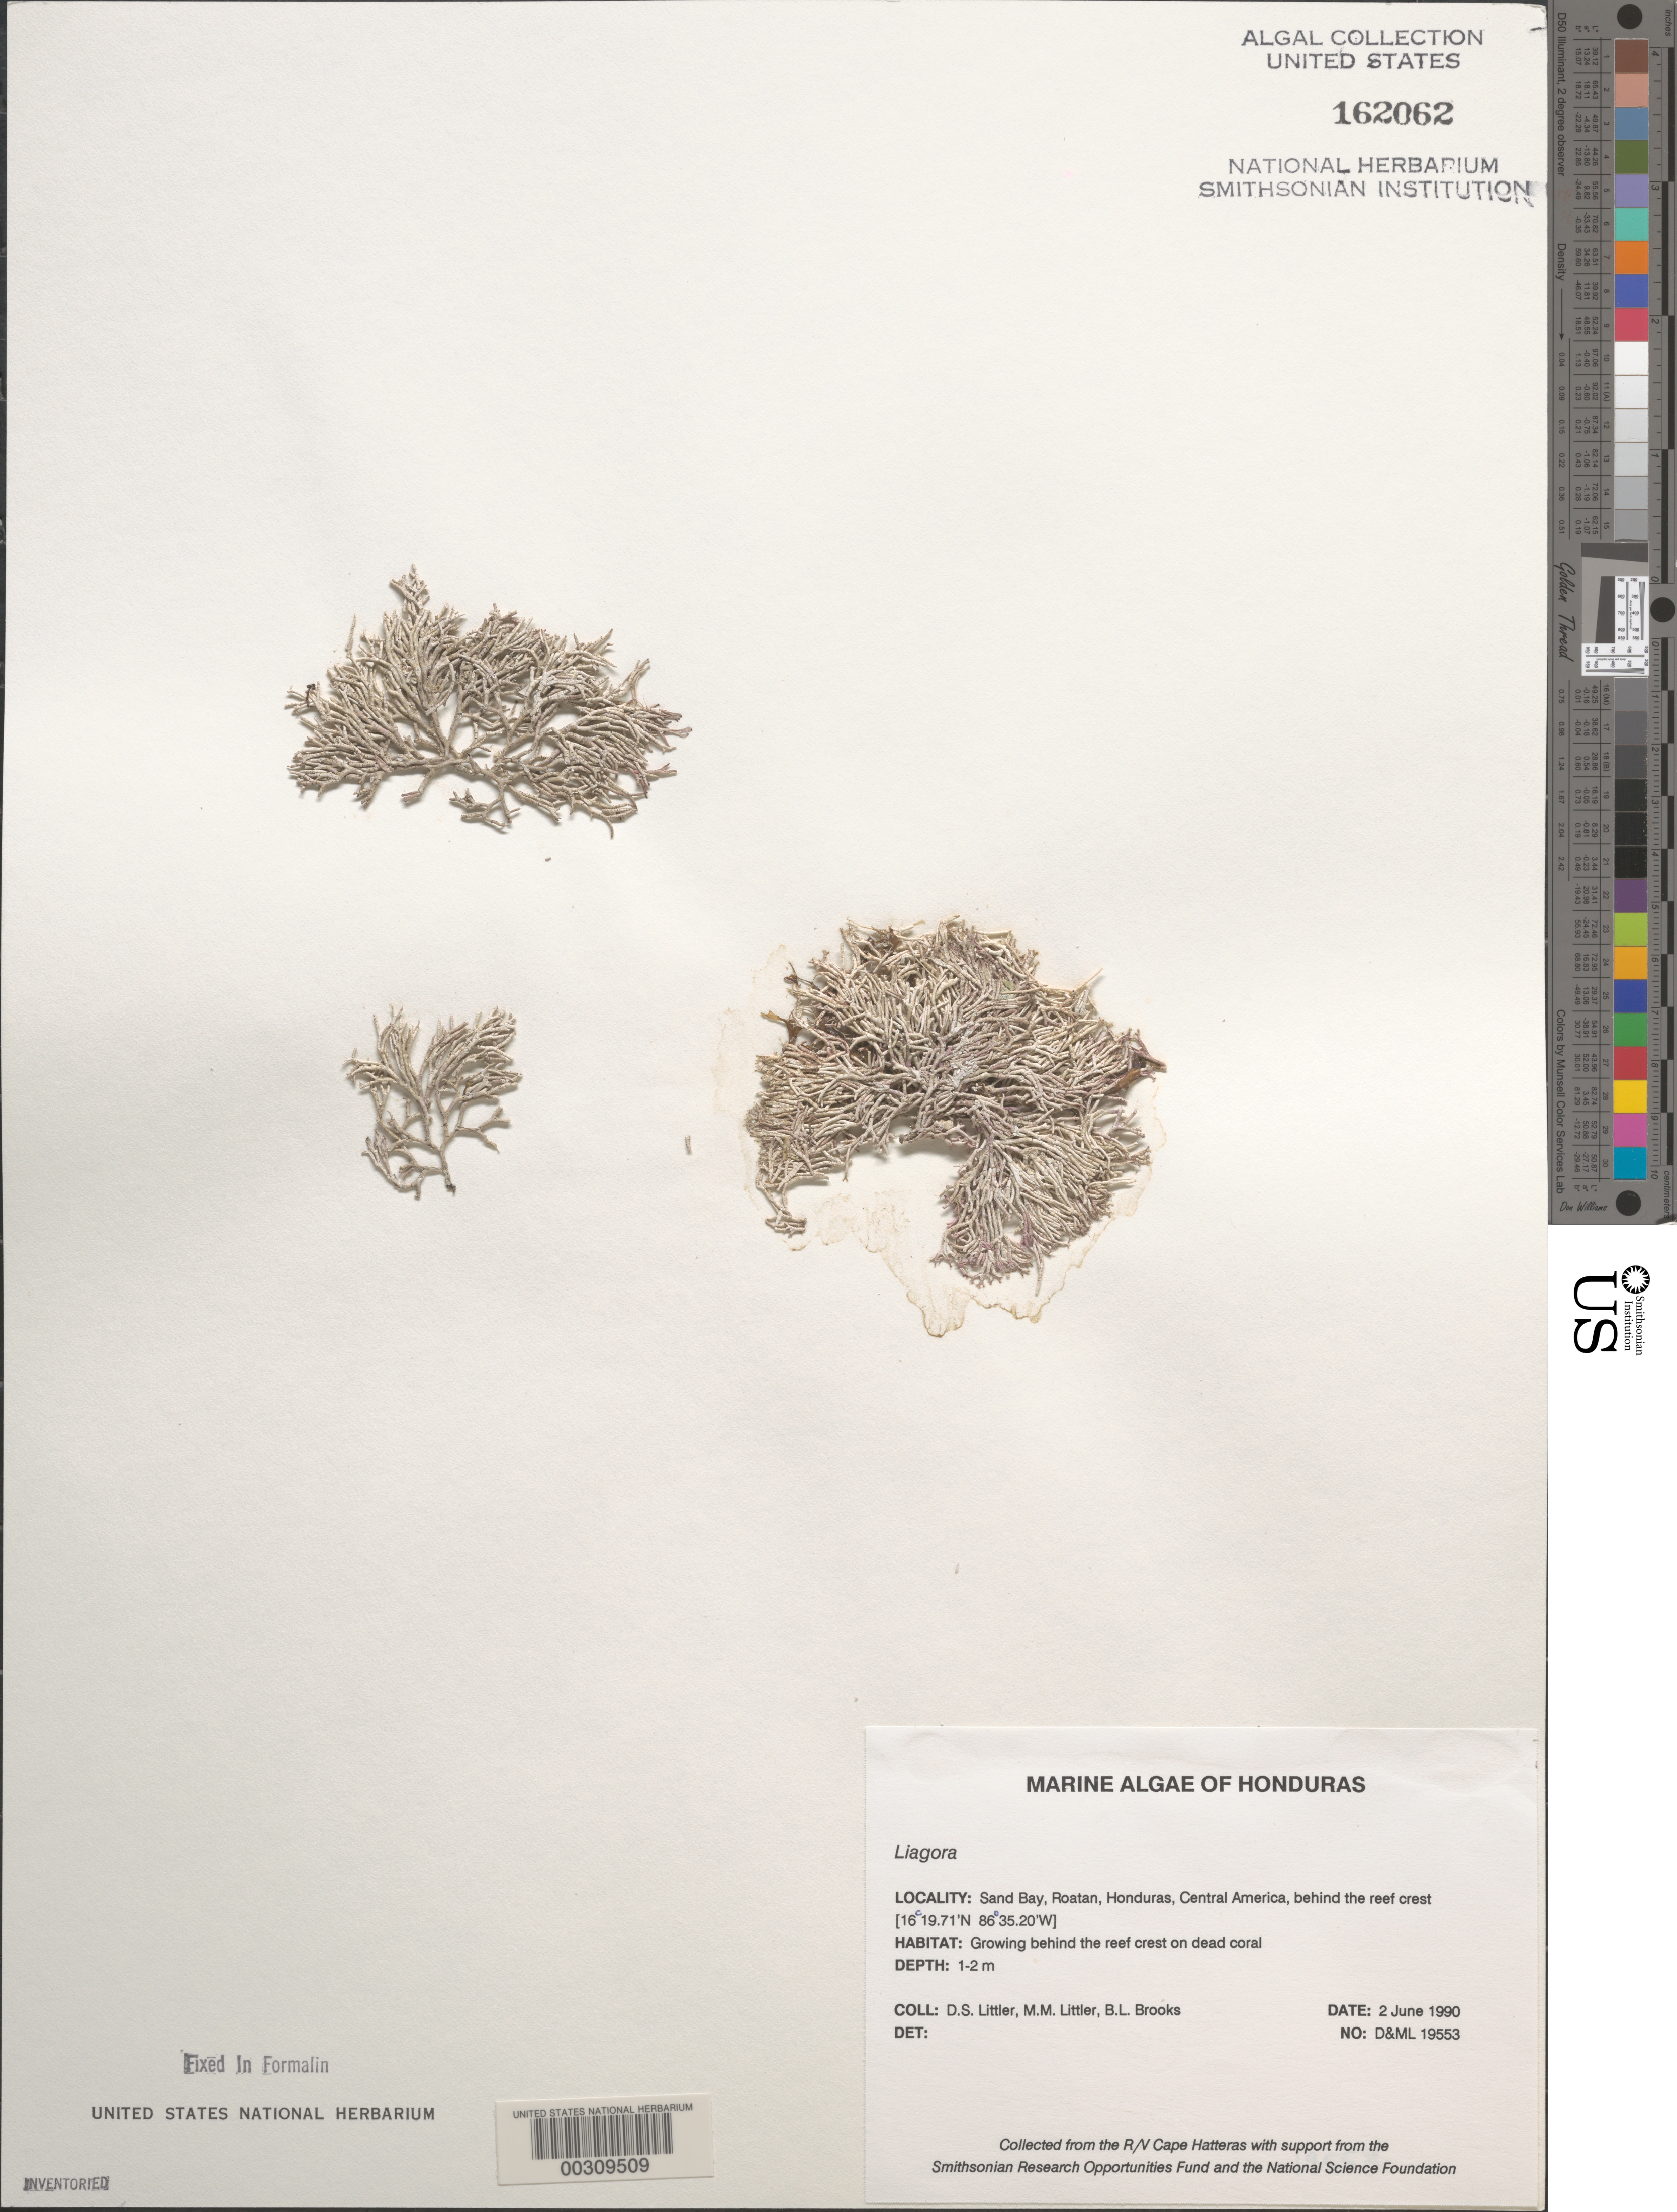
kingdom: Plantae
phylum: Rhodophyta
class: Florideophyceae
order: Nemaliales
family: Liagoraceae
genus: Liagora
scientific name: Liagora sp.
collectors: D. S. Littler, M. M. Littler & B. Brooks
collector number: D&ML 19553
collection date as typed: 02 Jun 1990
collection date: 1990-06-02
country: Honduras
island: Roatan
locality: Sand Bay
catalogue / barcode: US 162062